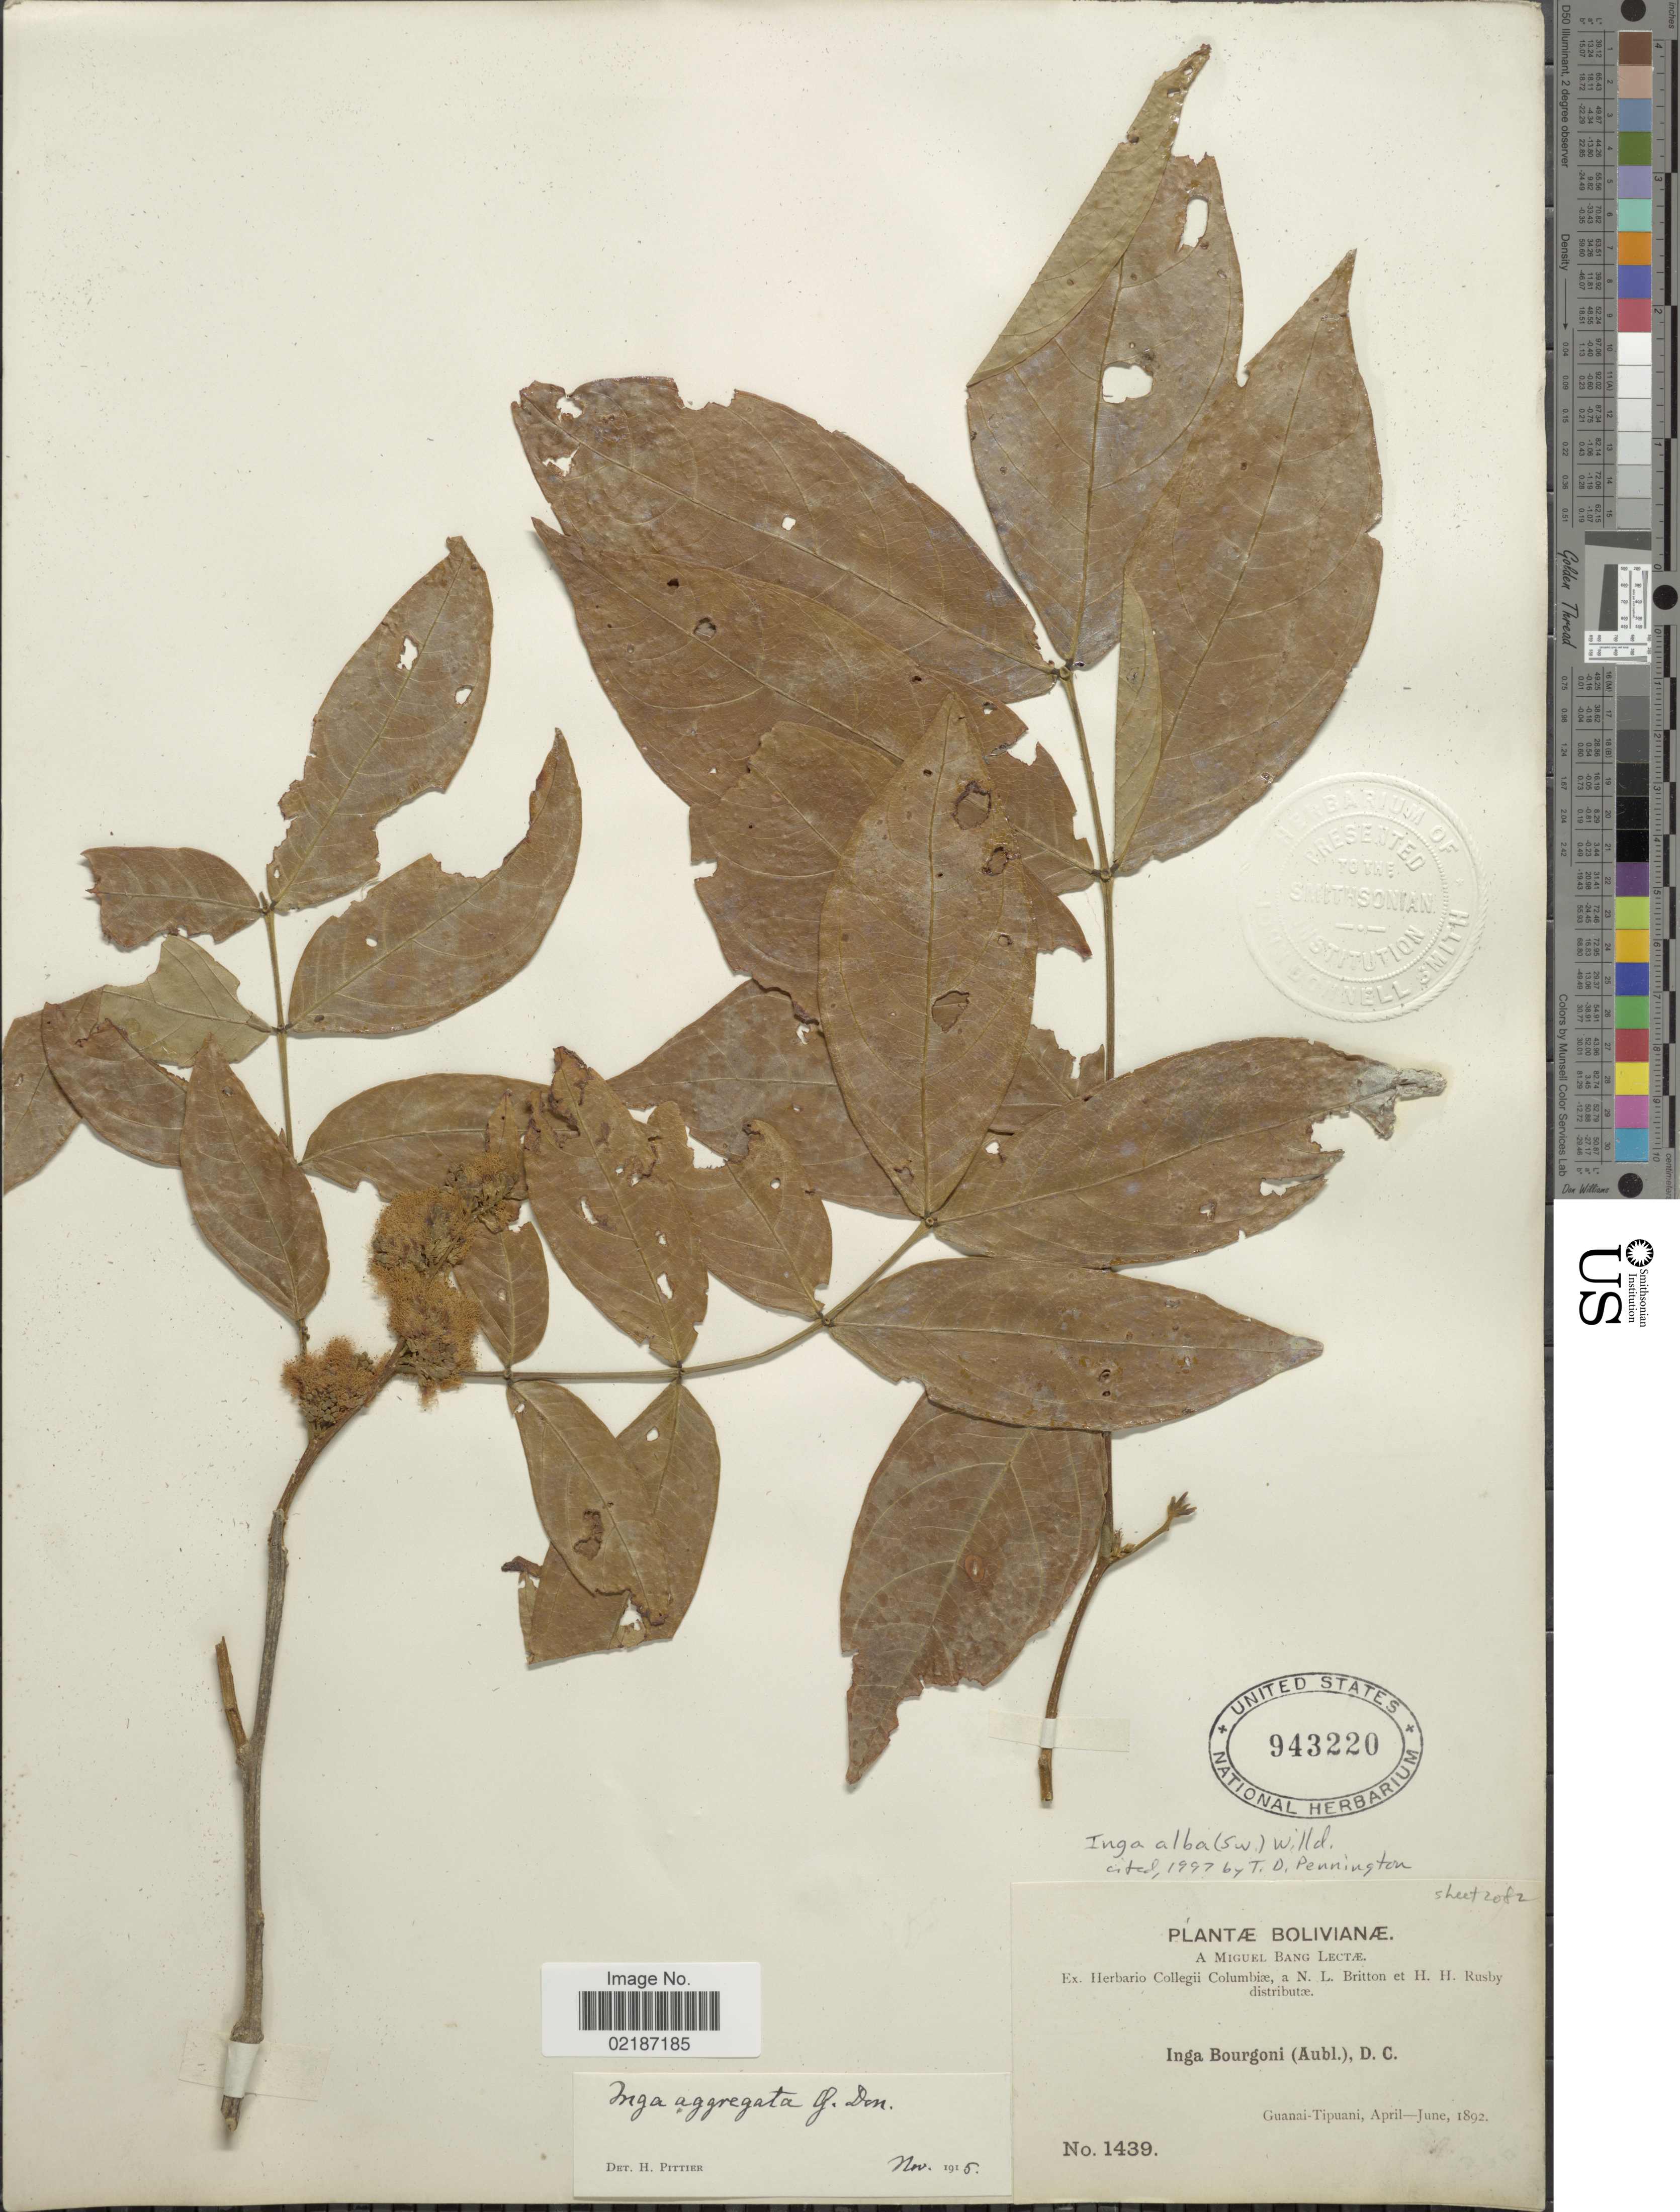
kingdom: Plantae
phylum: Tracheophyta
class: Magnoliopsida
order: Fabales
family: Fabaceae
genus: Inga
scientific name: Inga alba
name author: (Sw.) Willd.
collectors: M. Bang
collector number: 1439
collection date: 1892-04/1892-06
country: Bolivia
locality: Guanai-Tipuani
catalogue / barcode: US 943220